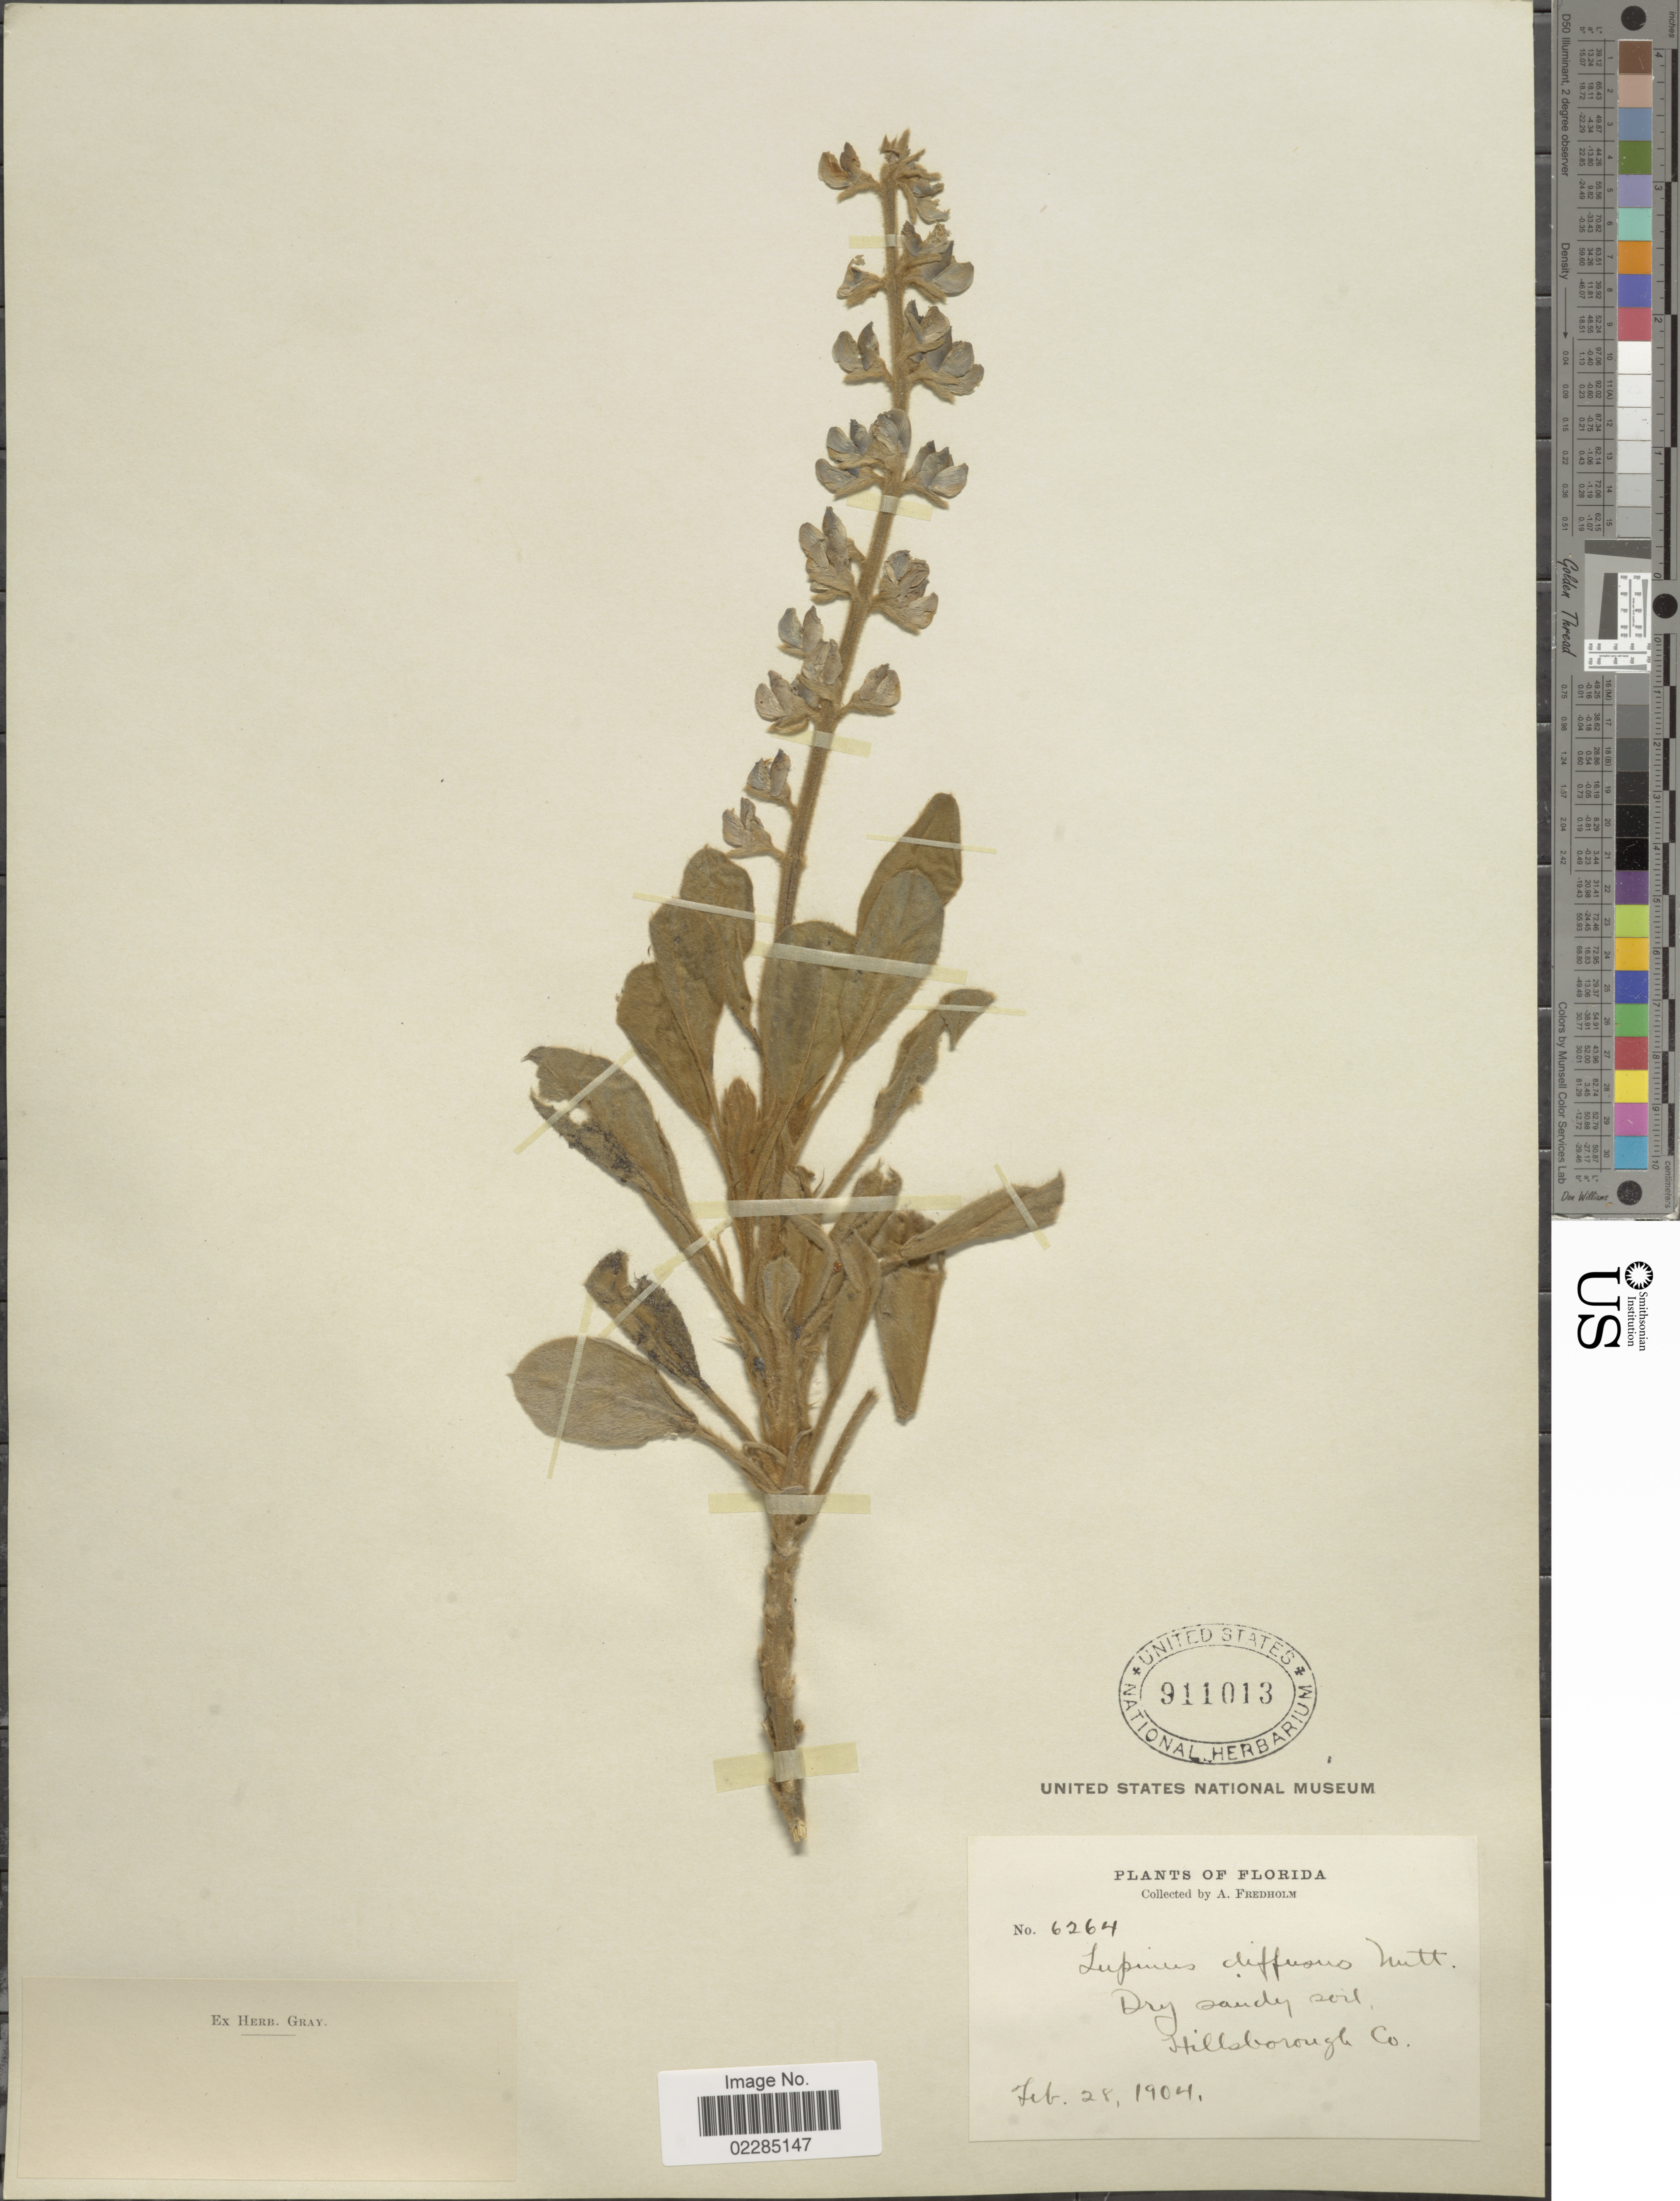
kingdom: Plantae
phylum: Tracheophyta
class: Magnoliopsida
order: Fabales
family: Fabaceae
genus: Lupinus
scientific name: Lupinus diffusus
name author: Nutt.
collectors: A. Fredholm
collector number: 6264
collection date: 1904-02-28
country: United States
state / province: Florida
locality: Hillsborough Co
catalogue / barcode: US 911013